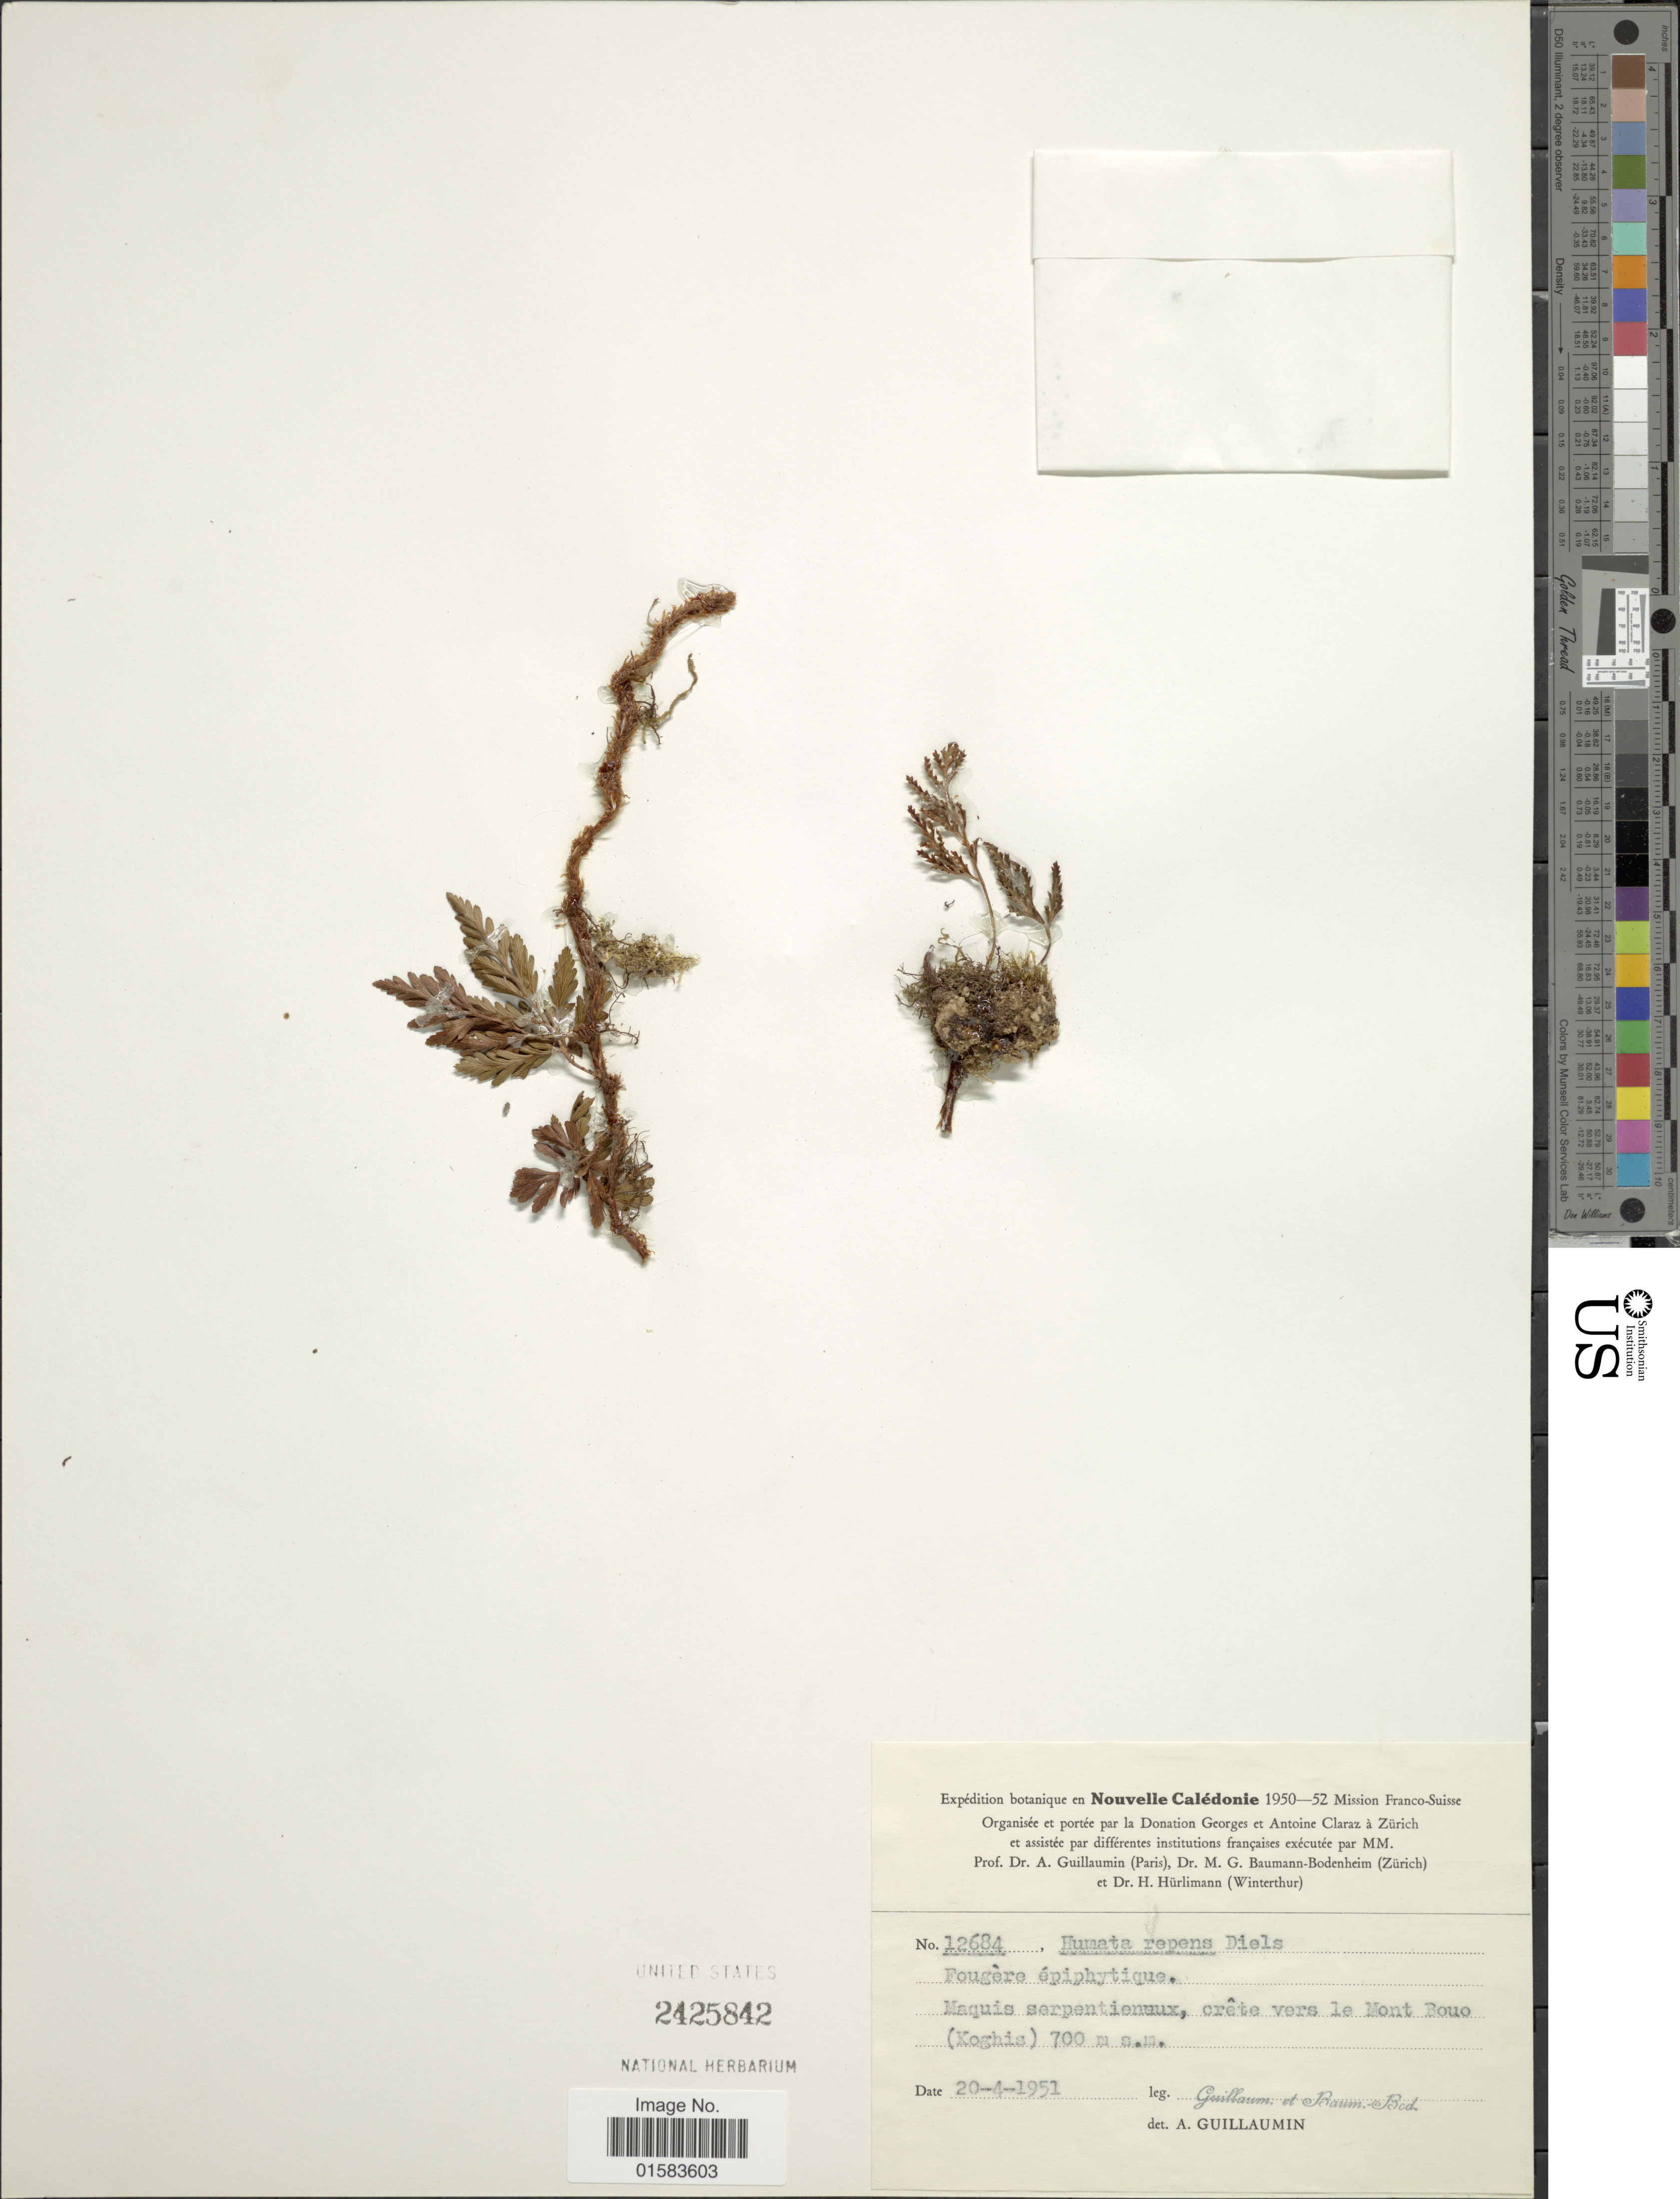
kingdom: Plantae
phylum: Tracheophyta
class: Polypodiopsida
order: Polypodiales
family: Davalliaceae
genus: Davallia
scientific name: Davallia repens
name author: (L. f.) Kuhn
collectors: A. Guillaumin & M. G. Baumann-Bodenheim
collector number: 12684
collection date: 1951-04-20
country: New Caledonia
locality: Maguis sepentieneuz, crete vers le Mont Rouo (Koghis)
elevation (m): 700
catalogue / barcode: US 2425842